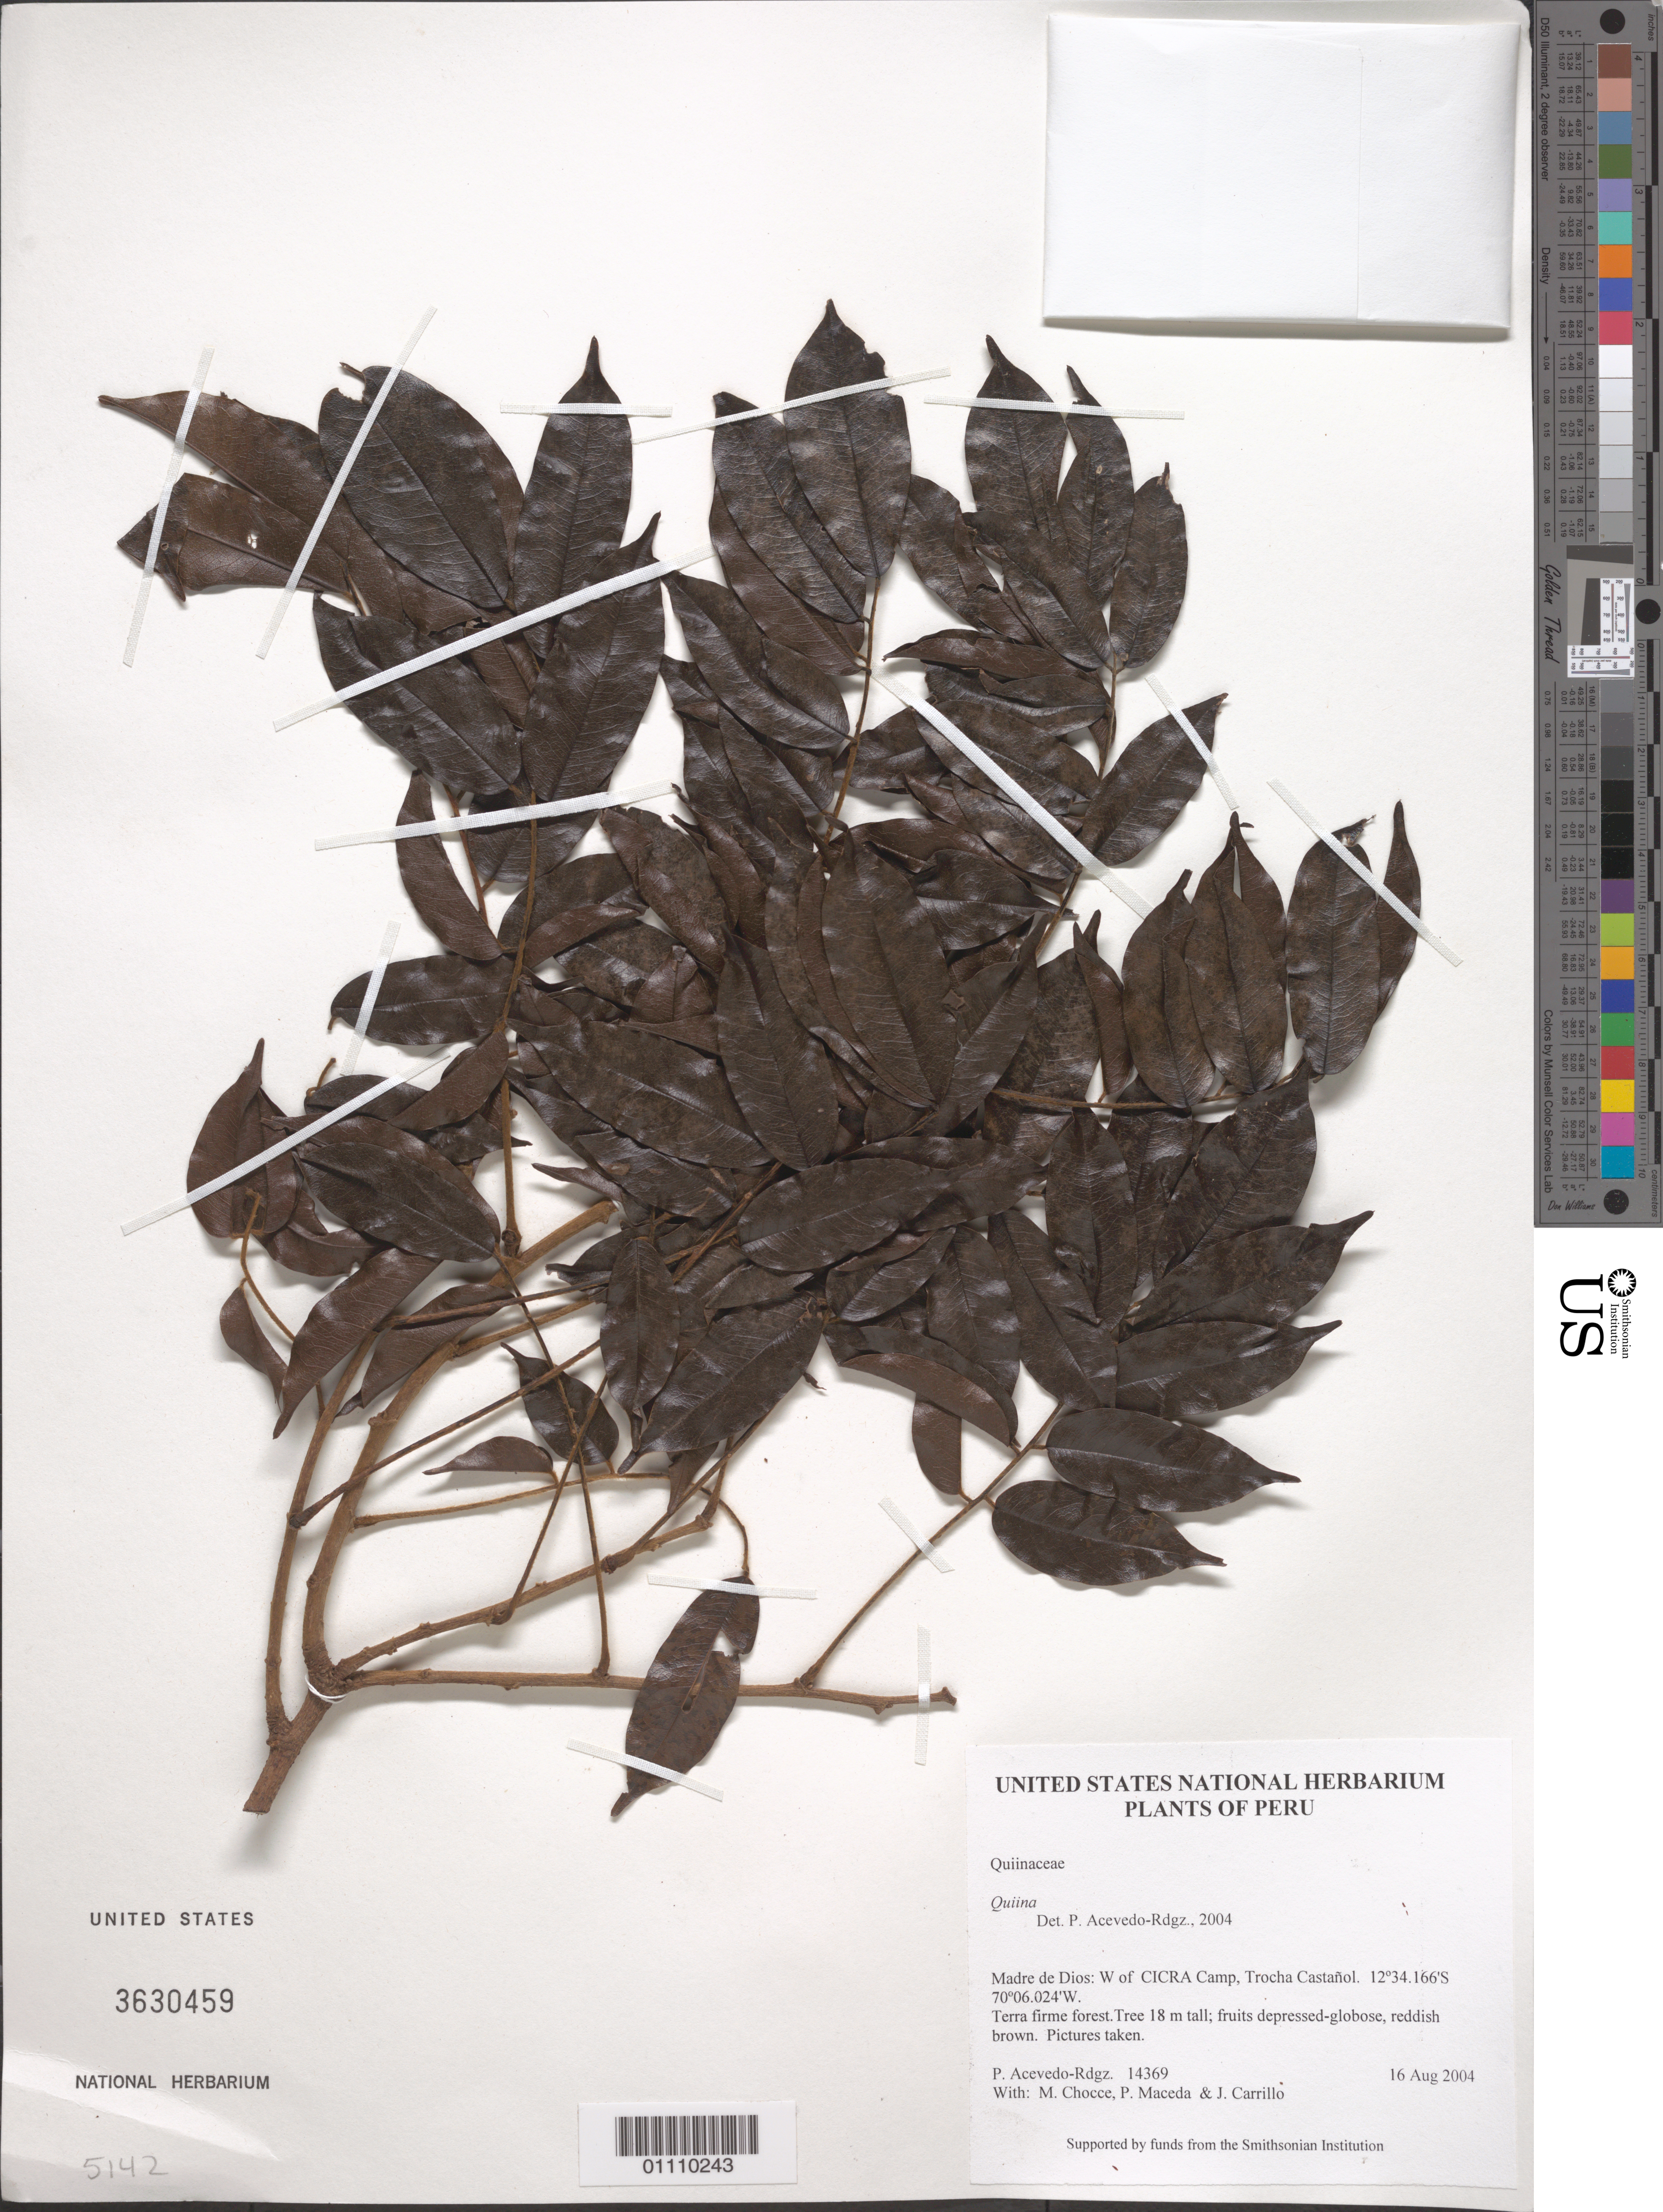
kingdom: Plantae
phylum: Tracheophyta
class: Magnoliopsida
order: Fabales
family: Fabaceae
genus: Machaerium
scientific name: Machaerium amazonense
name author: Hoehne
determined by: Acevedo-Rodríguez, P., (BOT), Smithsonian Institution - National Museum of Natural History (UNITED STATES)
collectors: P. Acevedo-Rodr., M. Chocce, P. Maceda & J. Carrillo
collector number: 14370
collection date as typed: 16 Aug 2004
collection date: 2004-08-16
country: Peru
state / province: Madre de Dios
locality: Madre de Dios: W of CICRA Camp, Trocha Castañol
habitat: Terra firme forest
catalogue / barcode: US 3630459